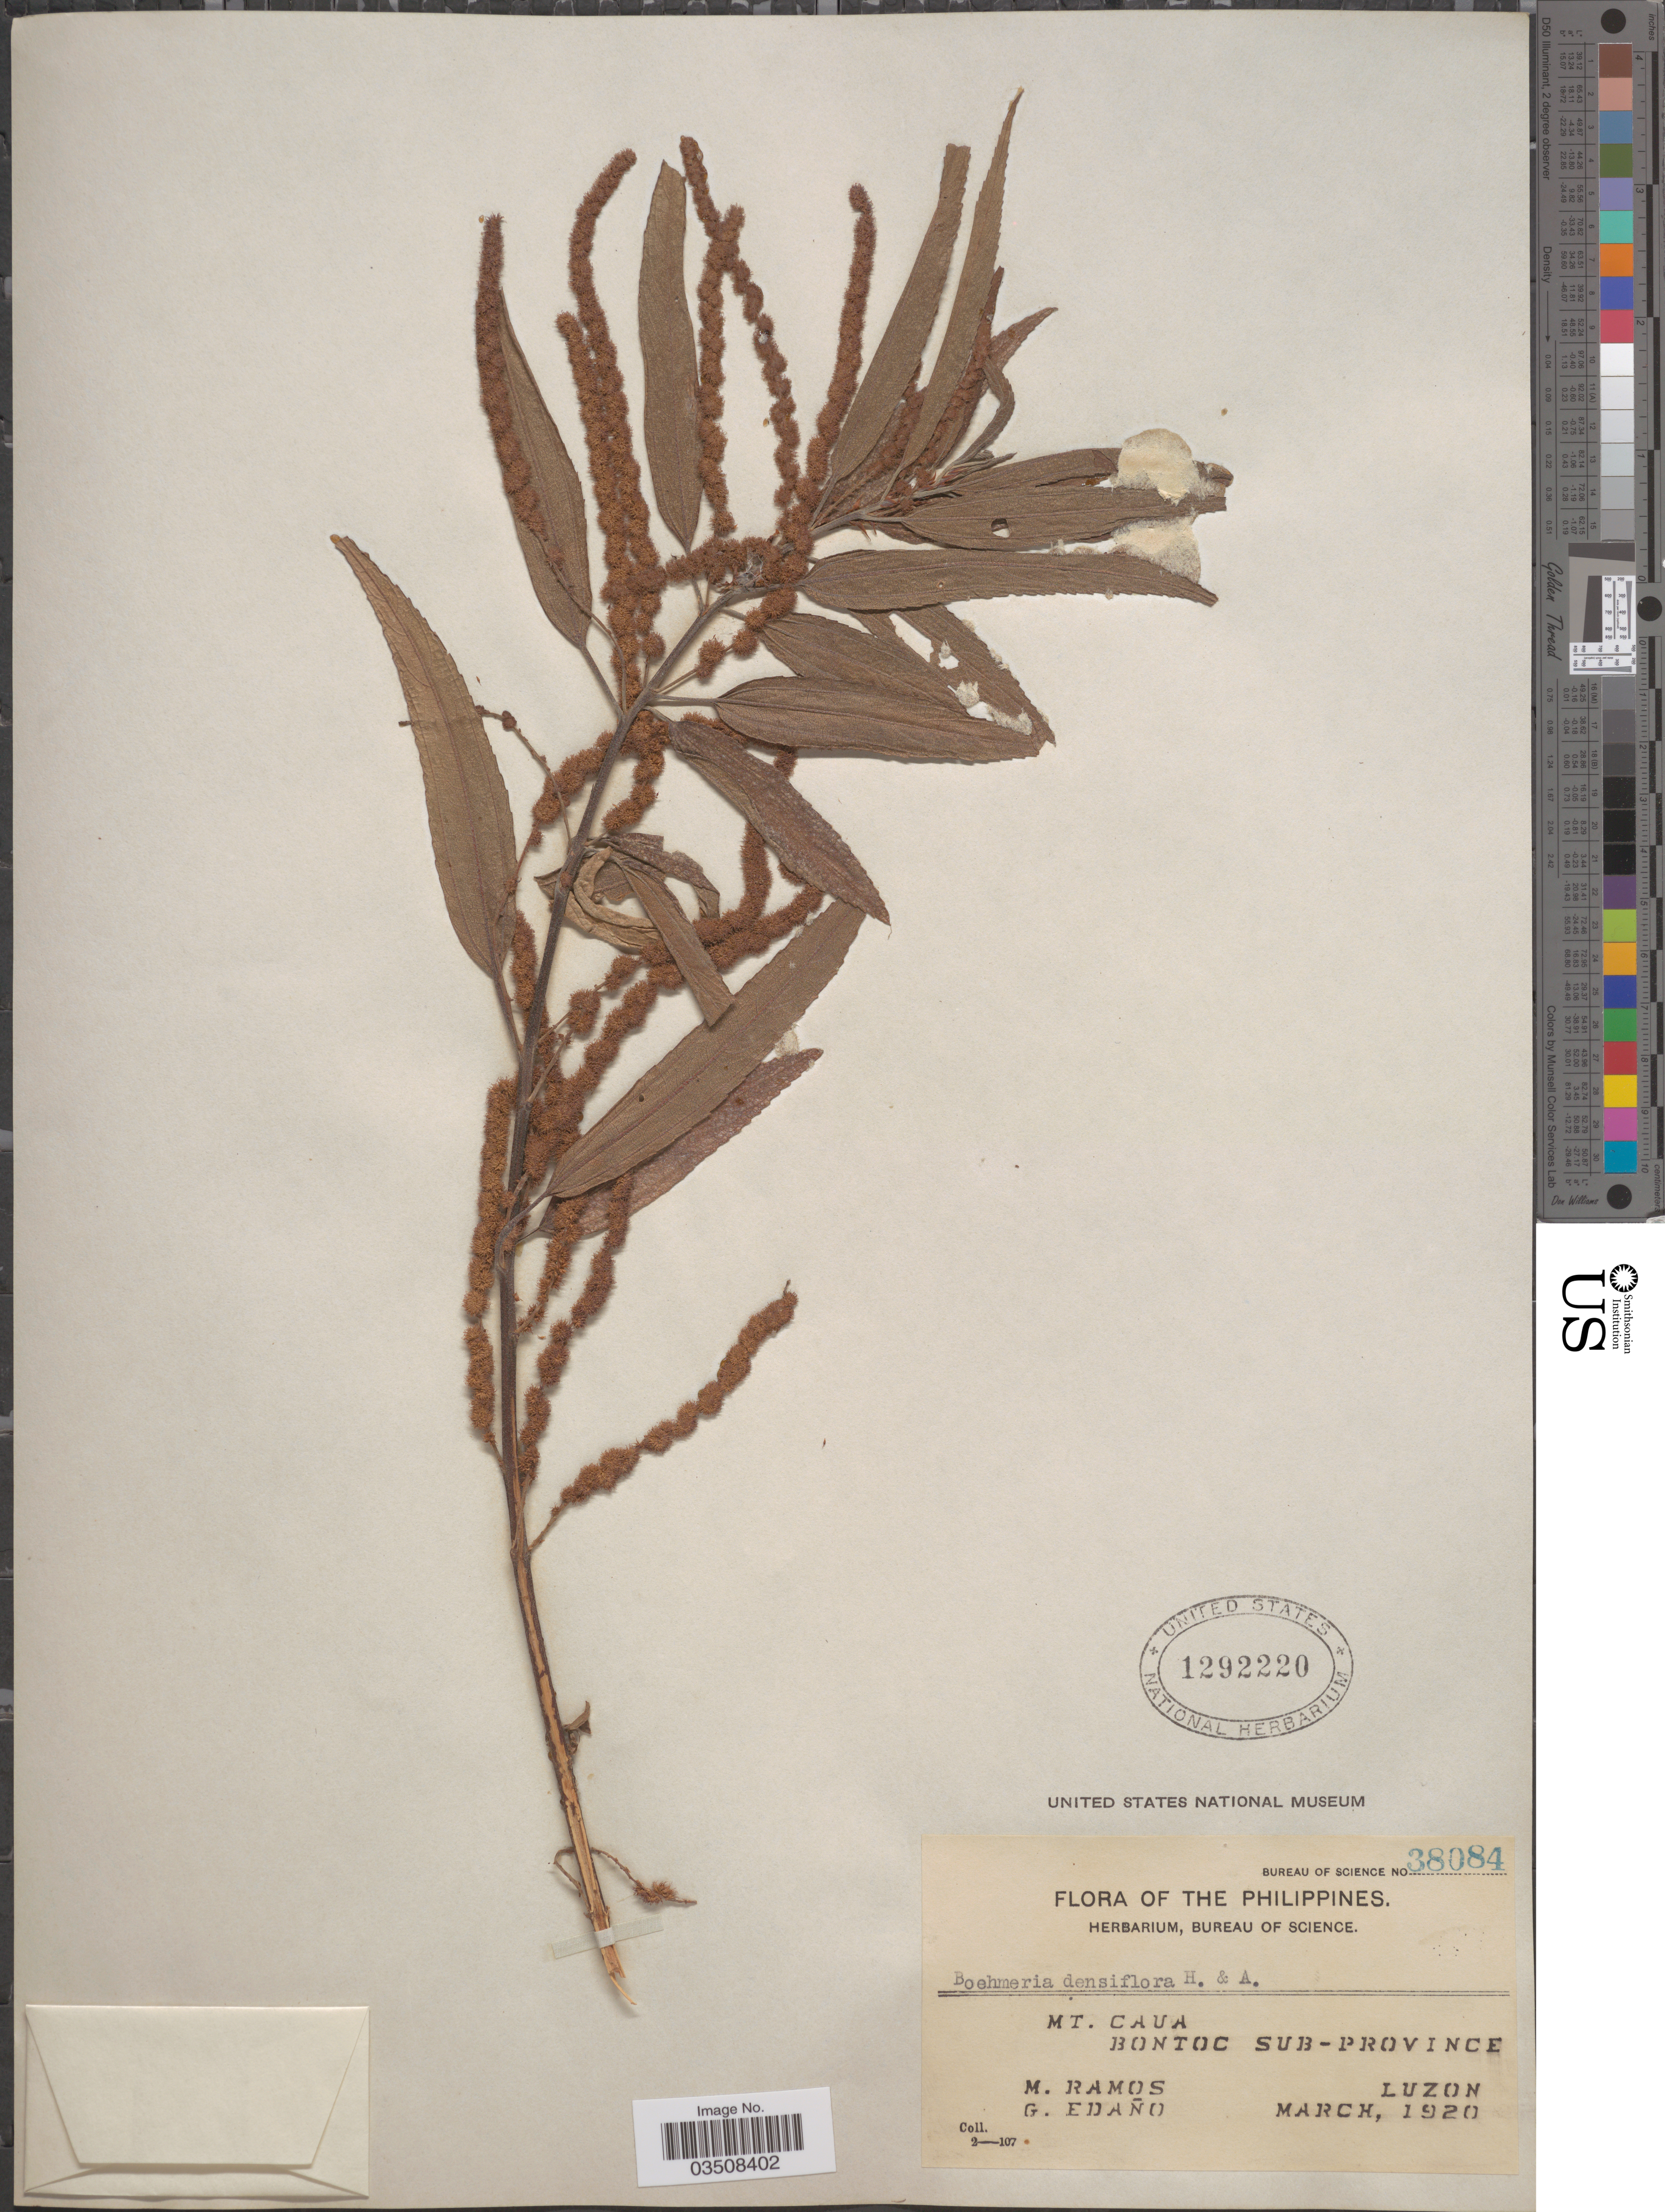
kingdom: Plantae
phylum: Tracheophyta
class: Magnoliopsida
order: Rosales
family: Urticaceae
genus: Boehmeria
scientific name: Boehmeria densiflora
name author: Hook. & Arn.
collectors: M. Ramos & G. E. Edaño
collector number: Bureau of Science 38084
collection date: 1920-03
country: Philippines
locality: Mt. Caua, Bontoc Sub-Province, Luzon.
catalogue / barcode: US 1292220